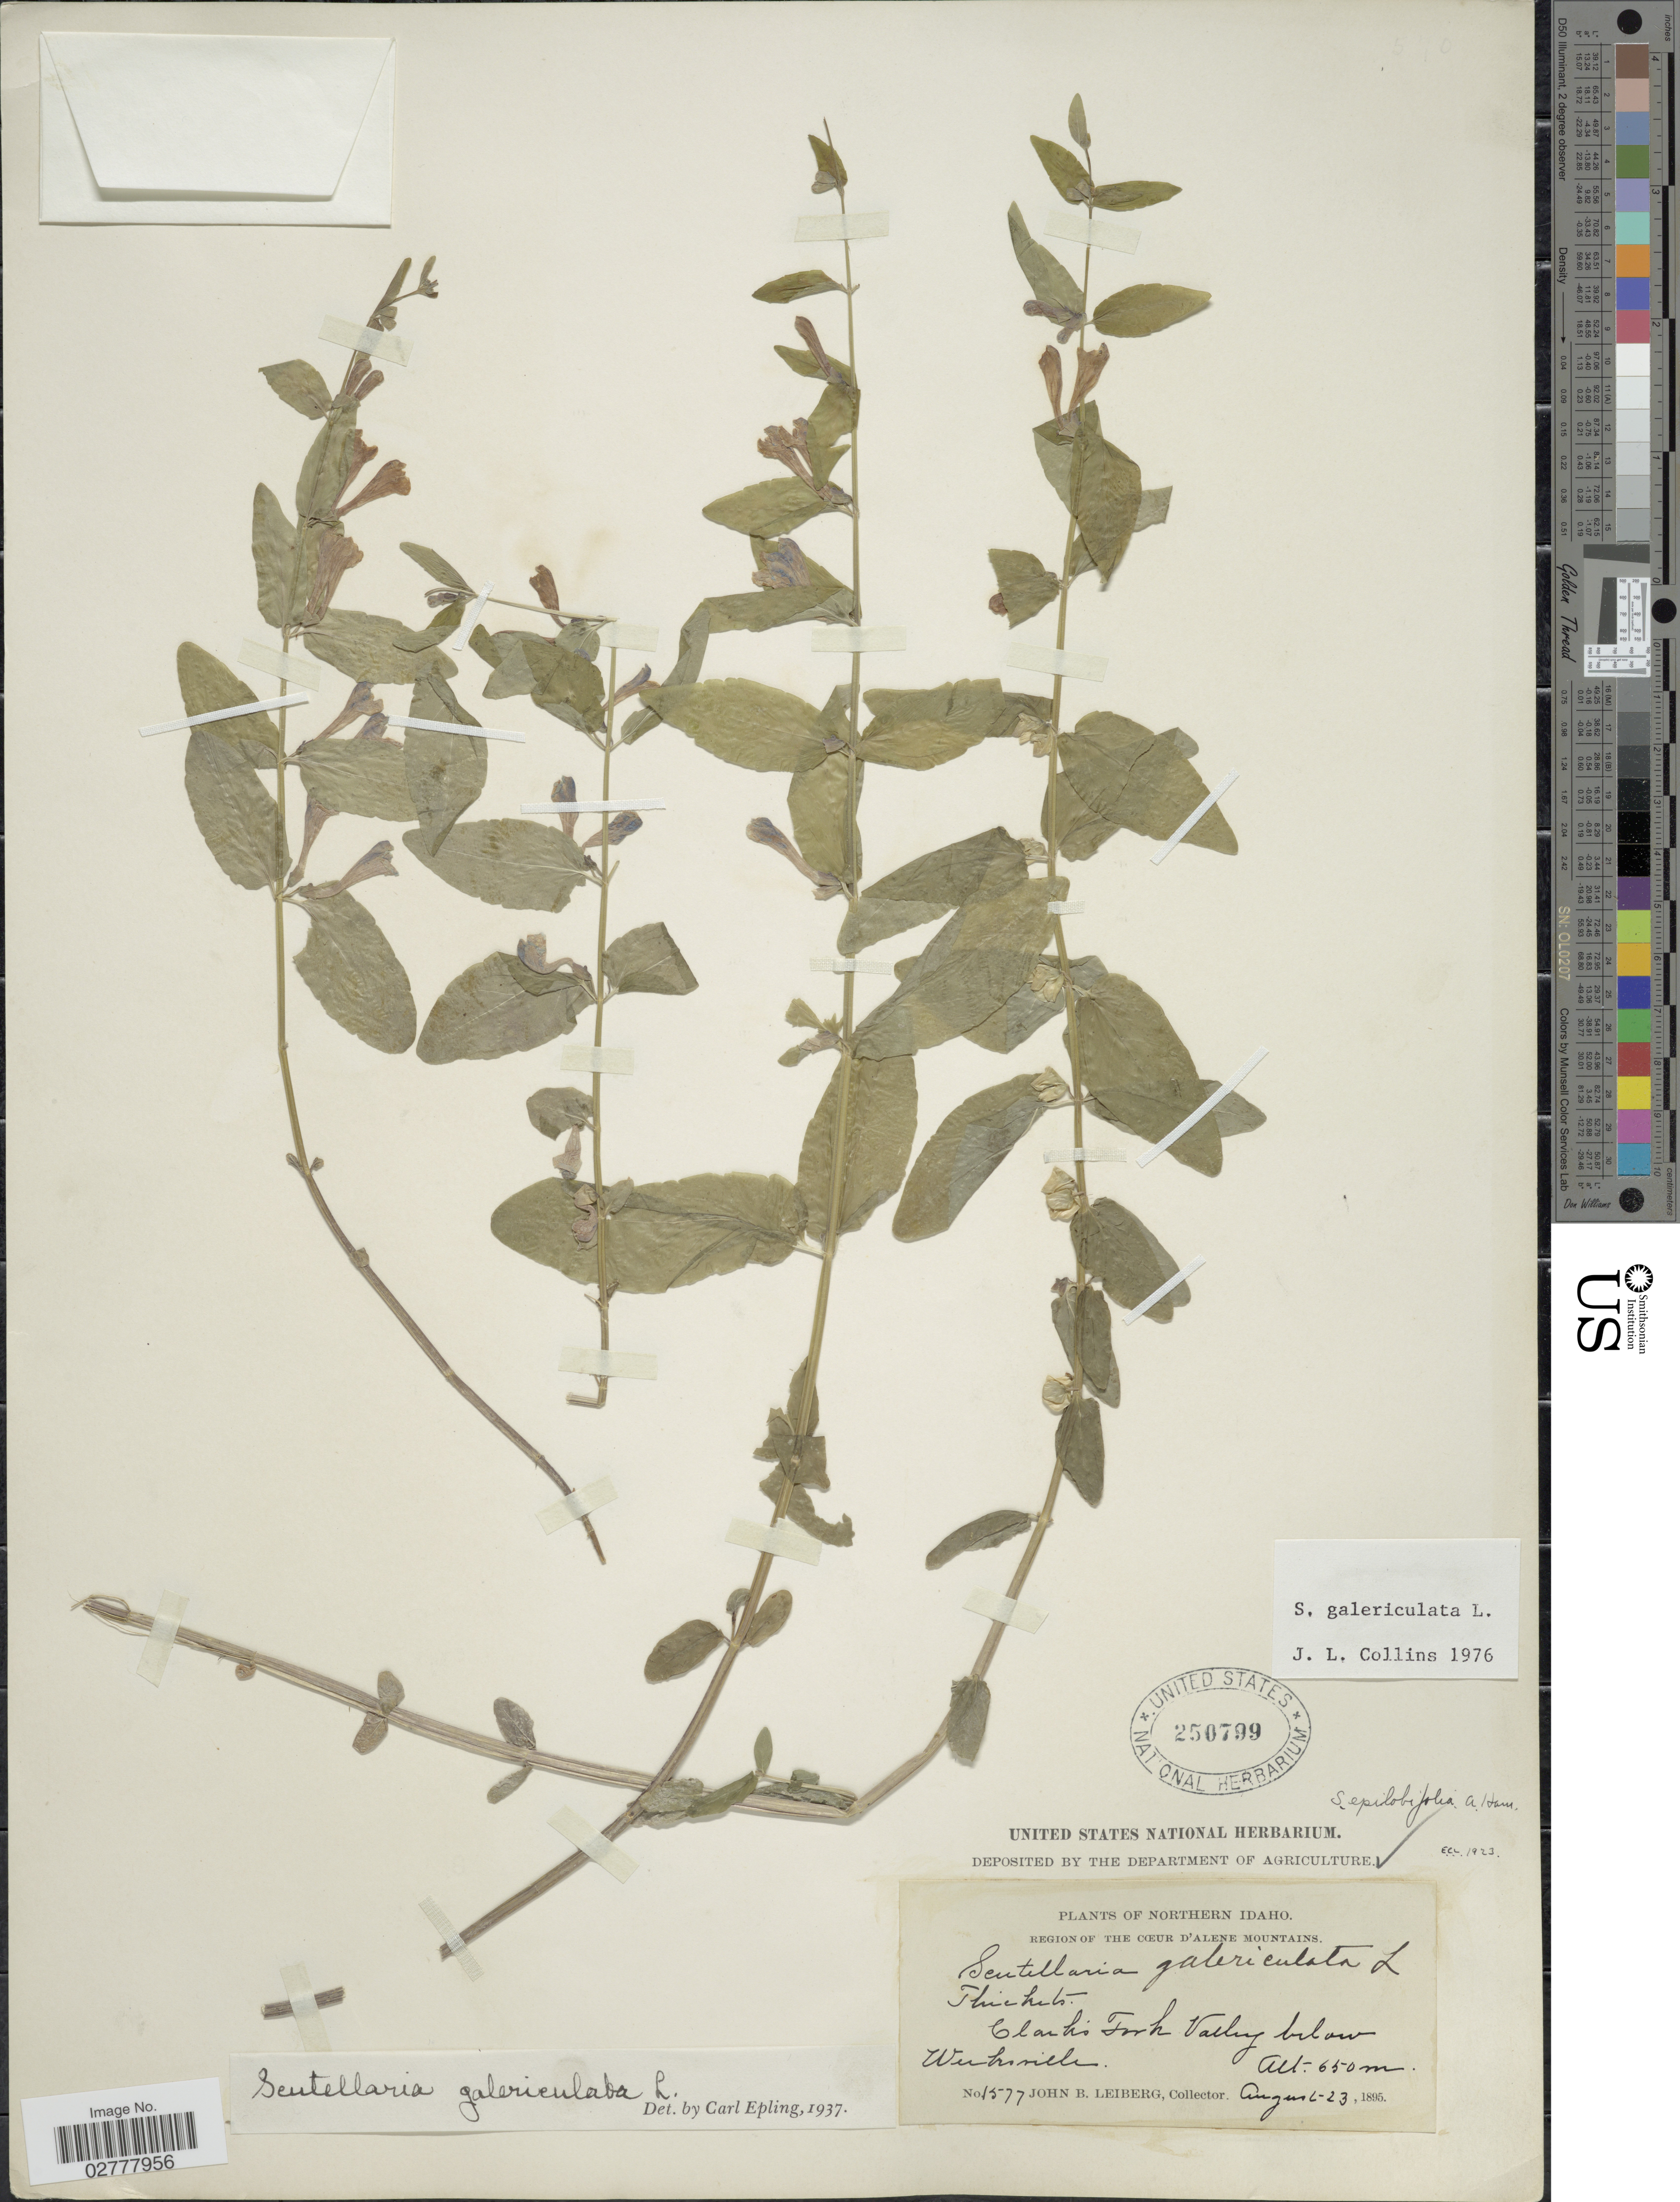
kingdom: Plantae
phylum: Tracheophyta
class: Magnoliopsida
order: Lamiales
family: Lamiaceae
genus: Scutellaria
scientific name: Scutellaria galericulata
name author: L.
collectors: J. B. Leiberg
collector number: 1577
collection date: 1895-08-23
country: United States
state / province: Idaho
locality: Northern Idaho. Region of the Coeur d'Alene Mountains. Clark's Fork Valley below Werbsville.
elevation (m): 650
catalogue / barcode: US 250799